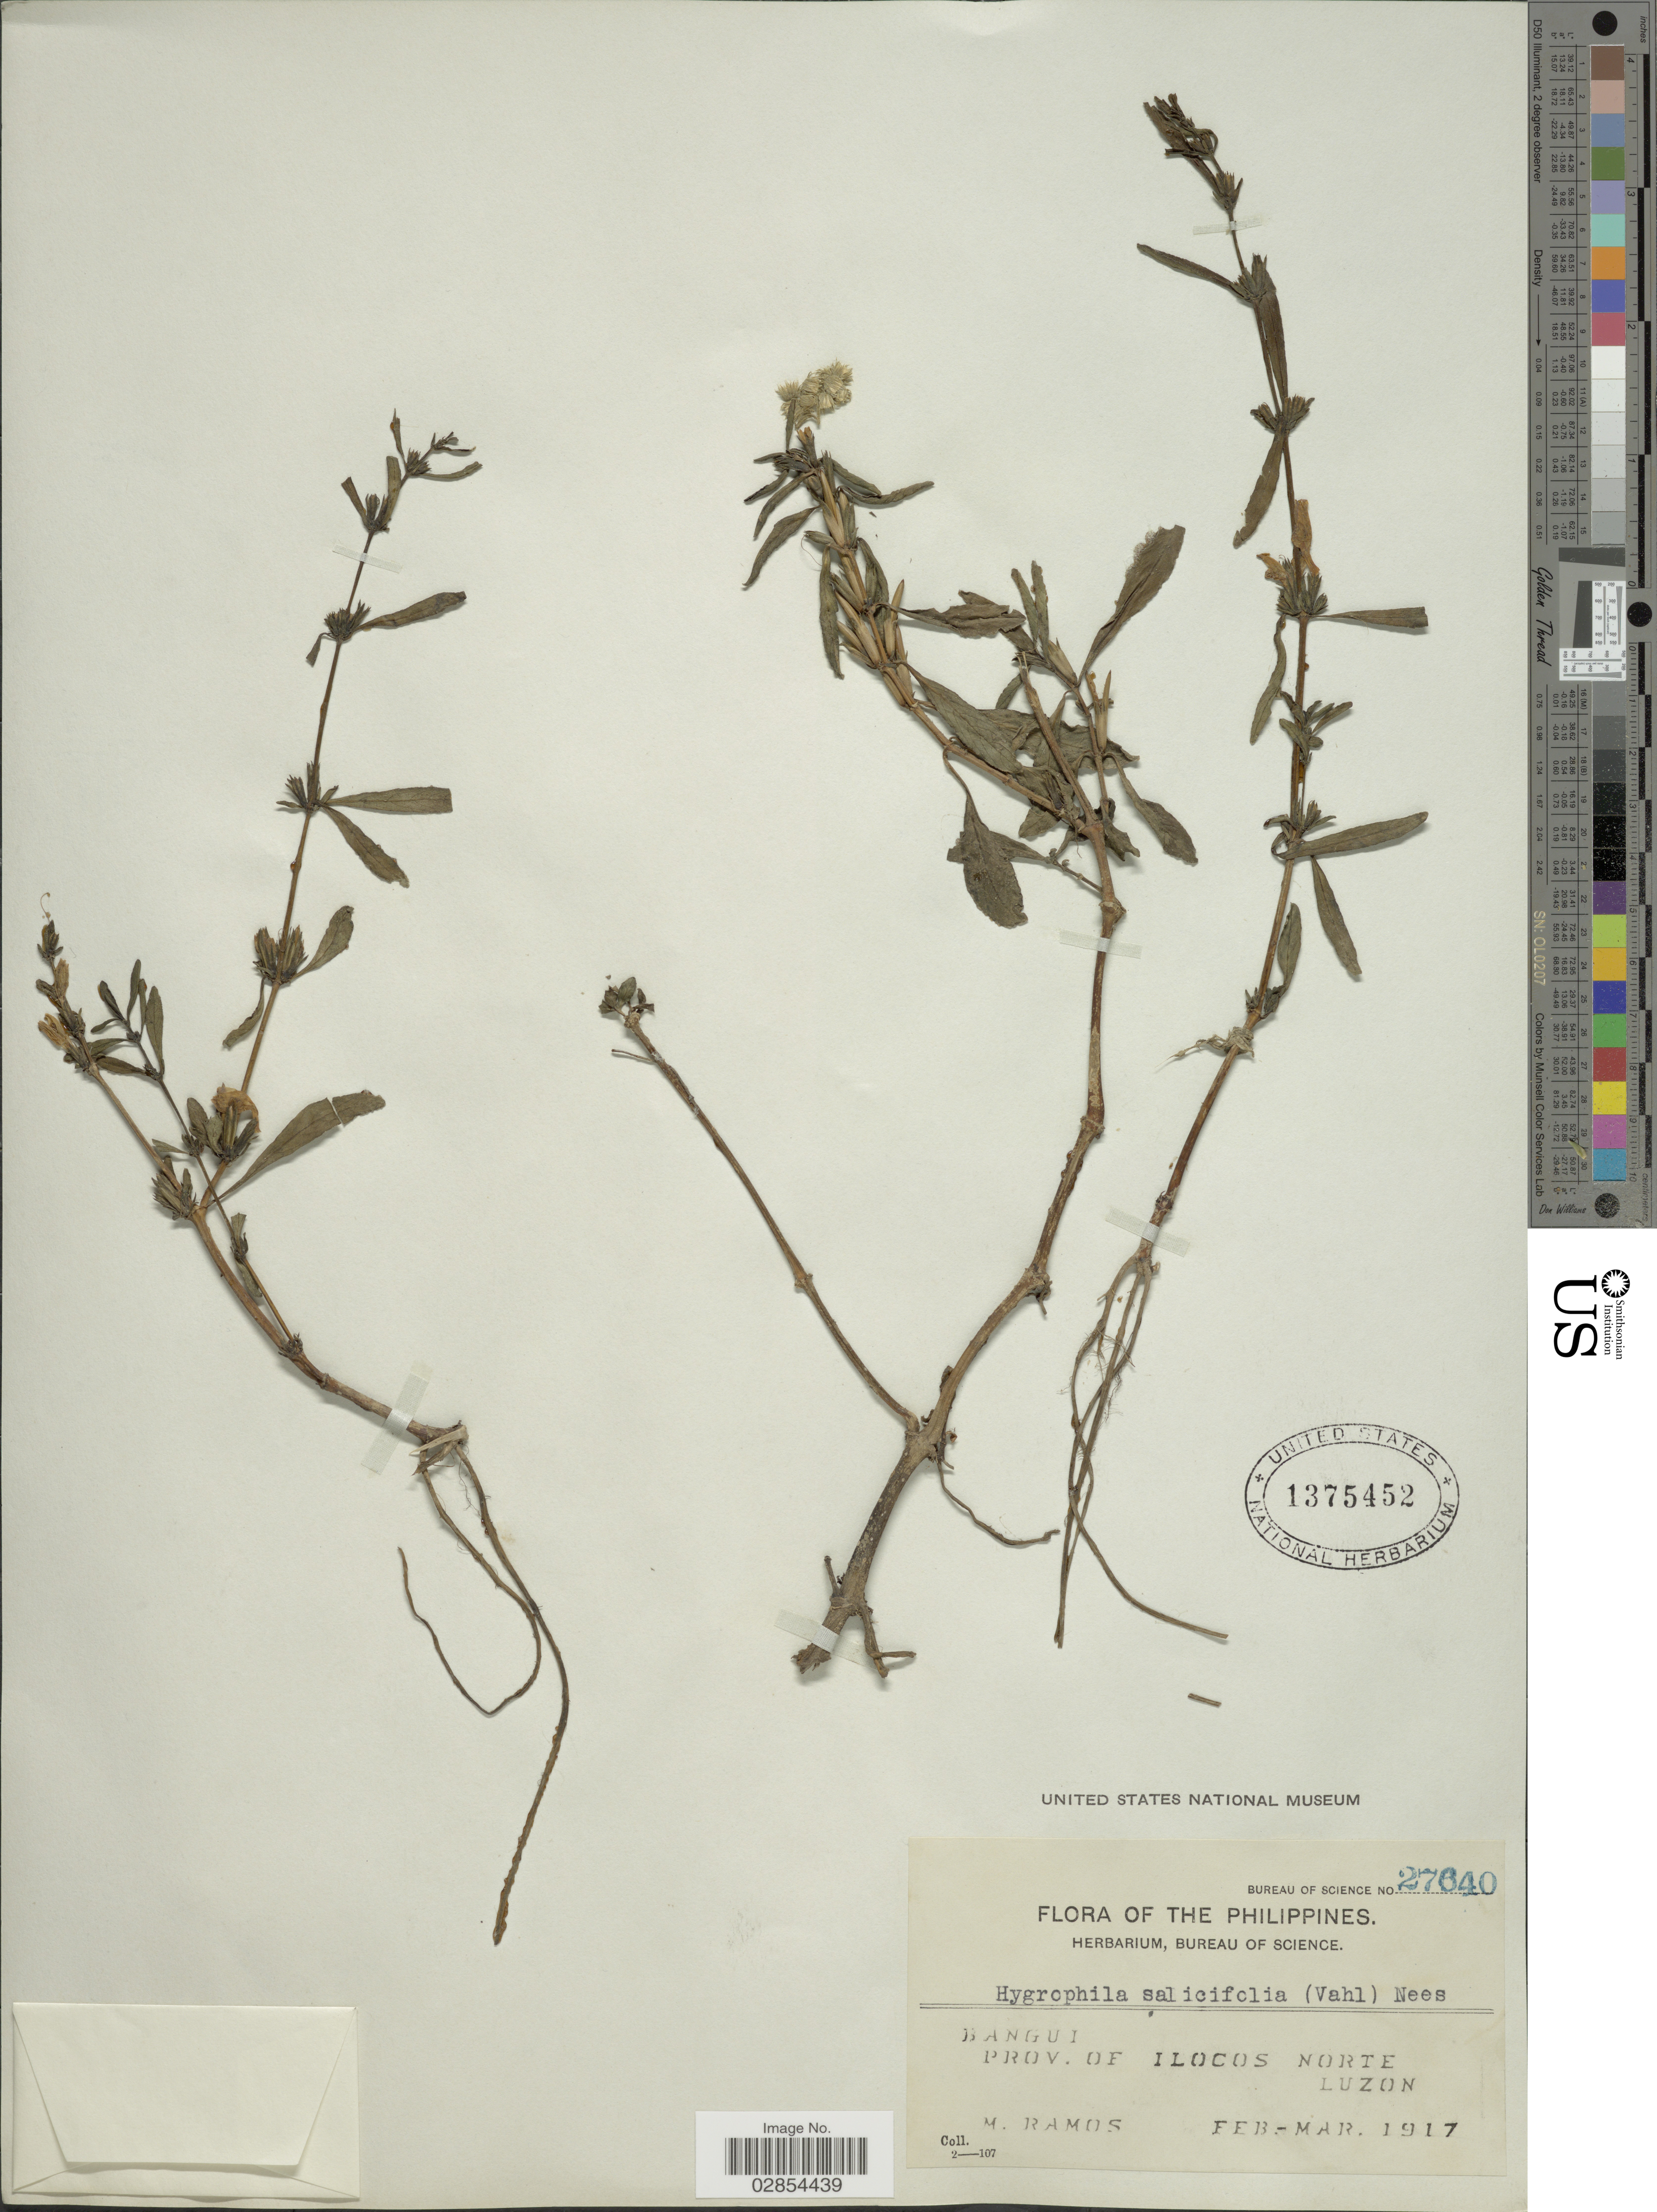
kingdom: Plantae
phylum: Tracheophyta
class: Magnoliopsida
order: Lamiales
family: Acanthaceae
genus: Hygrophila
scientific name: Hygrophila salicifolia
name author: (Vahl) Nees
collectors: M. Ramos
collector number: Bureau of Science 27640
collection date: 1917-02/1917-03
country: Philippines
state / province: Ilocos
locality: Bangui. Prov. of Ilocos Norte. Luzon.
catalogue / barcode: US 1375452